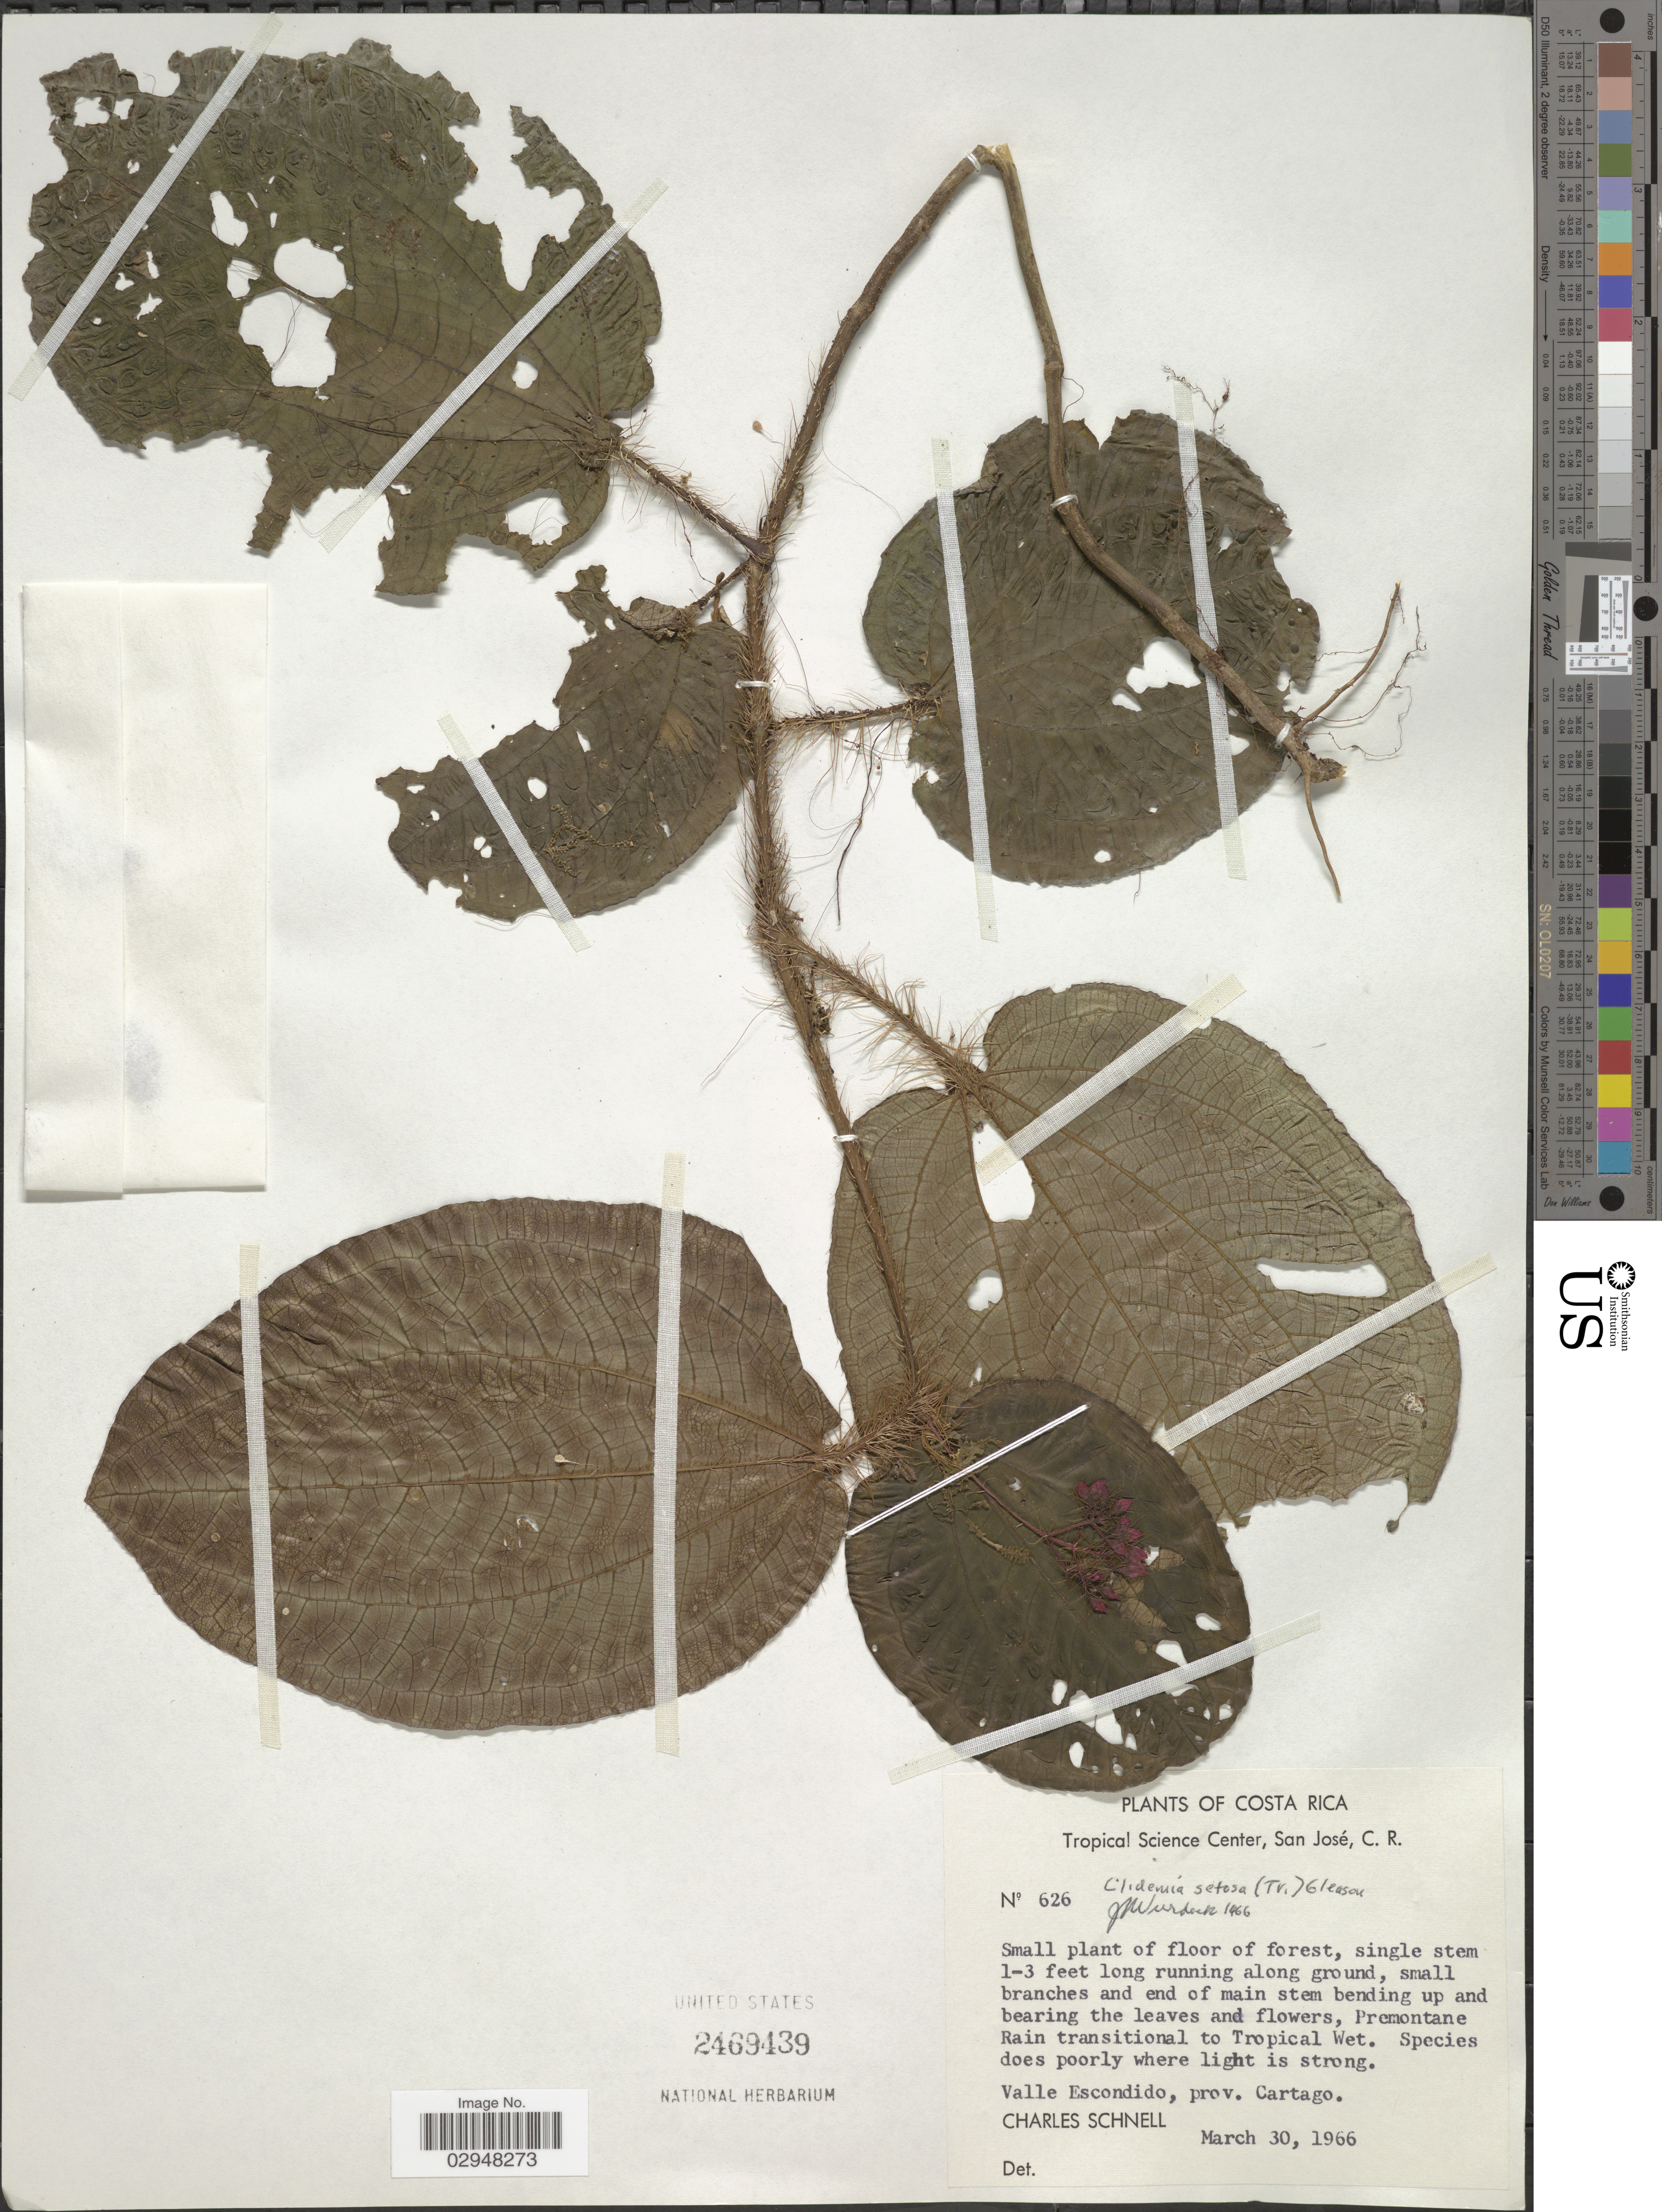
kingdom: Plantae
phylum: Tracheophyta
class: Magnoliopsida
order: Myrtales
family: Melastomataceae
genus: Clidemia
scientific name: Clidemia setosa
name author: (Triana) Gleason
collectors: C. Schnell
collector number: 626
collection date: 1966-03-30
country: Costa Rica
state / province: Cartago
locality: Valle Escondido.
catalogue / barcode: US 2469439